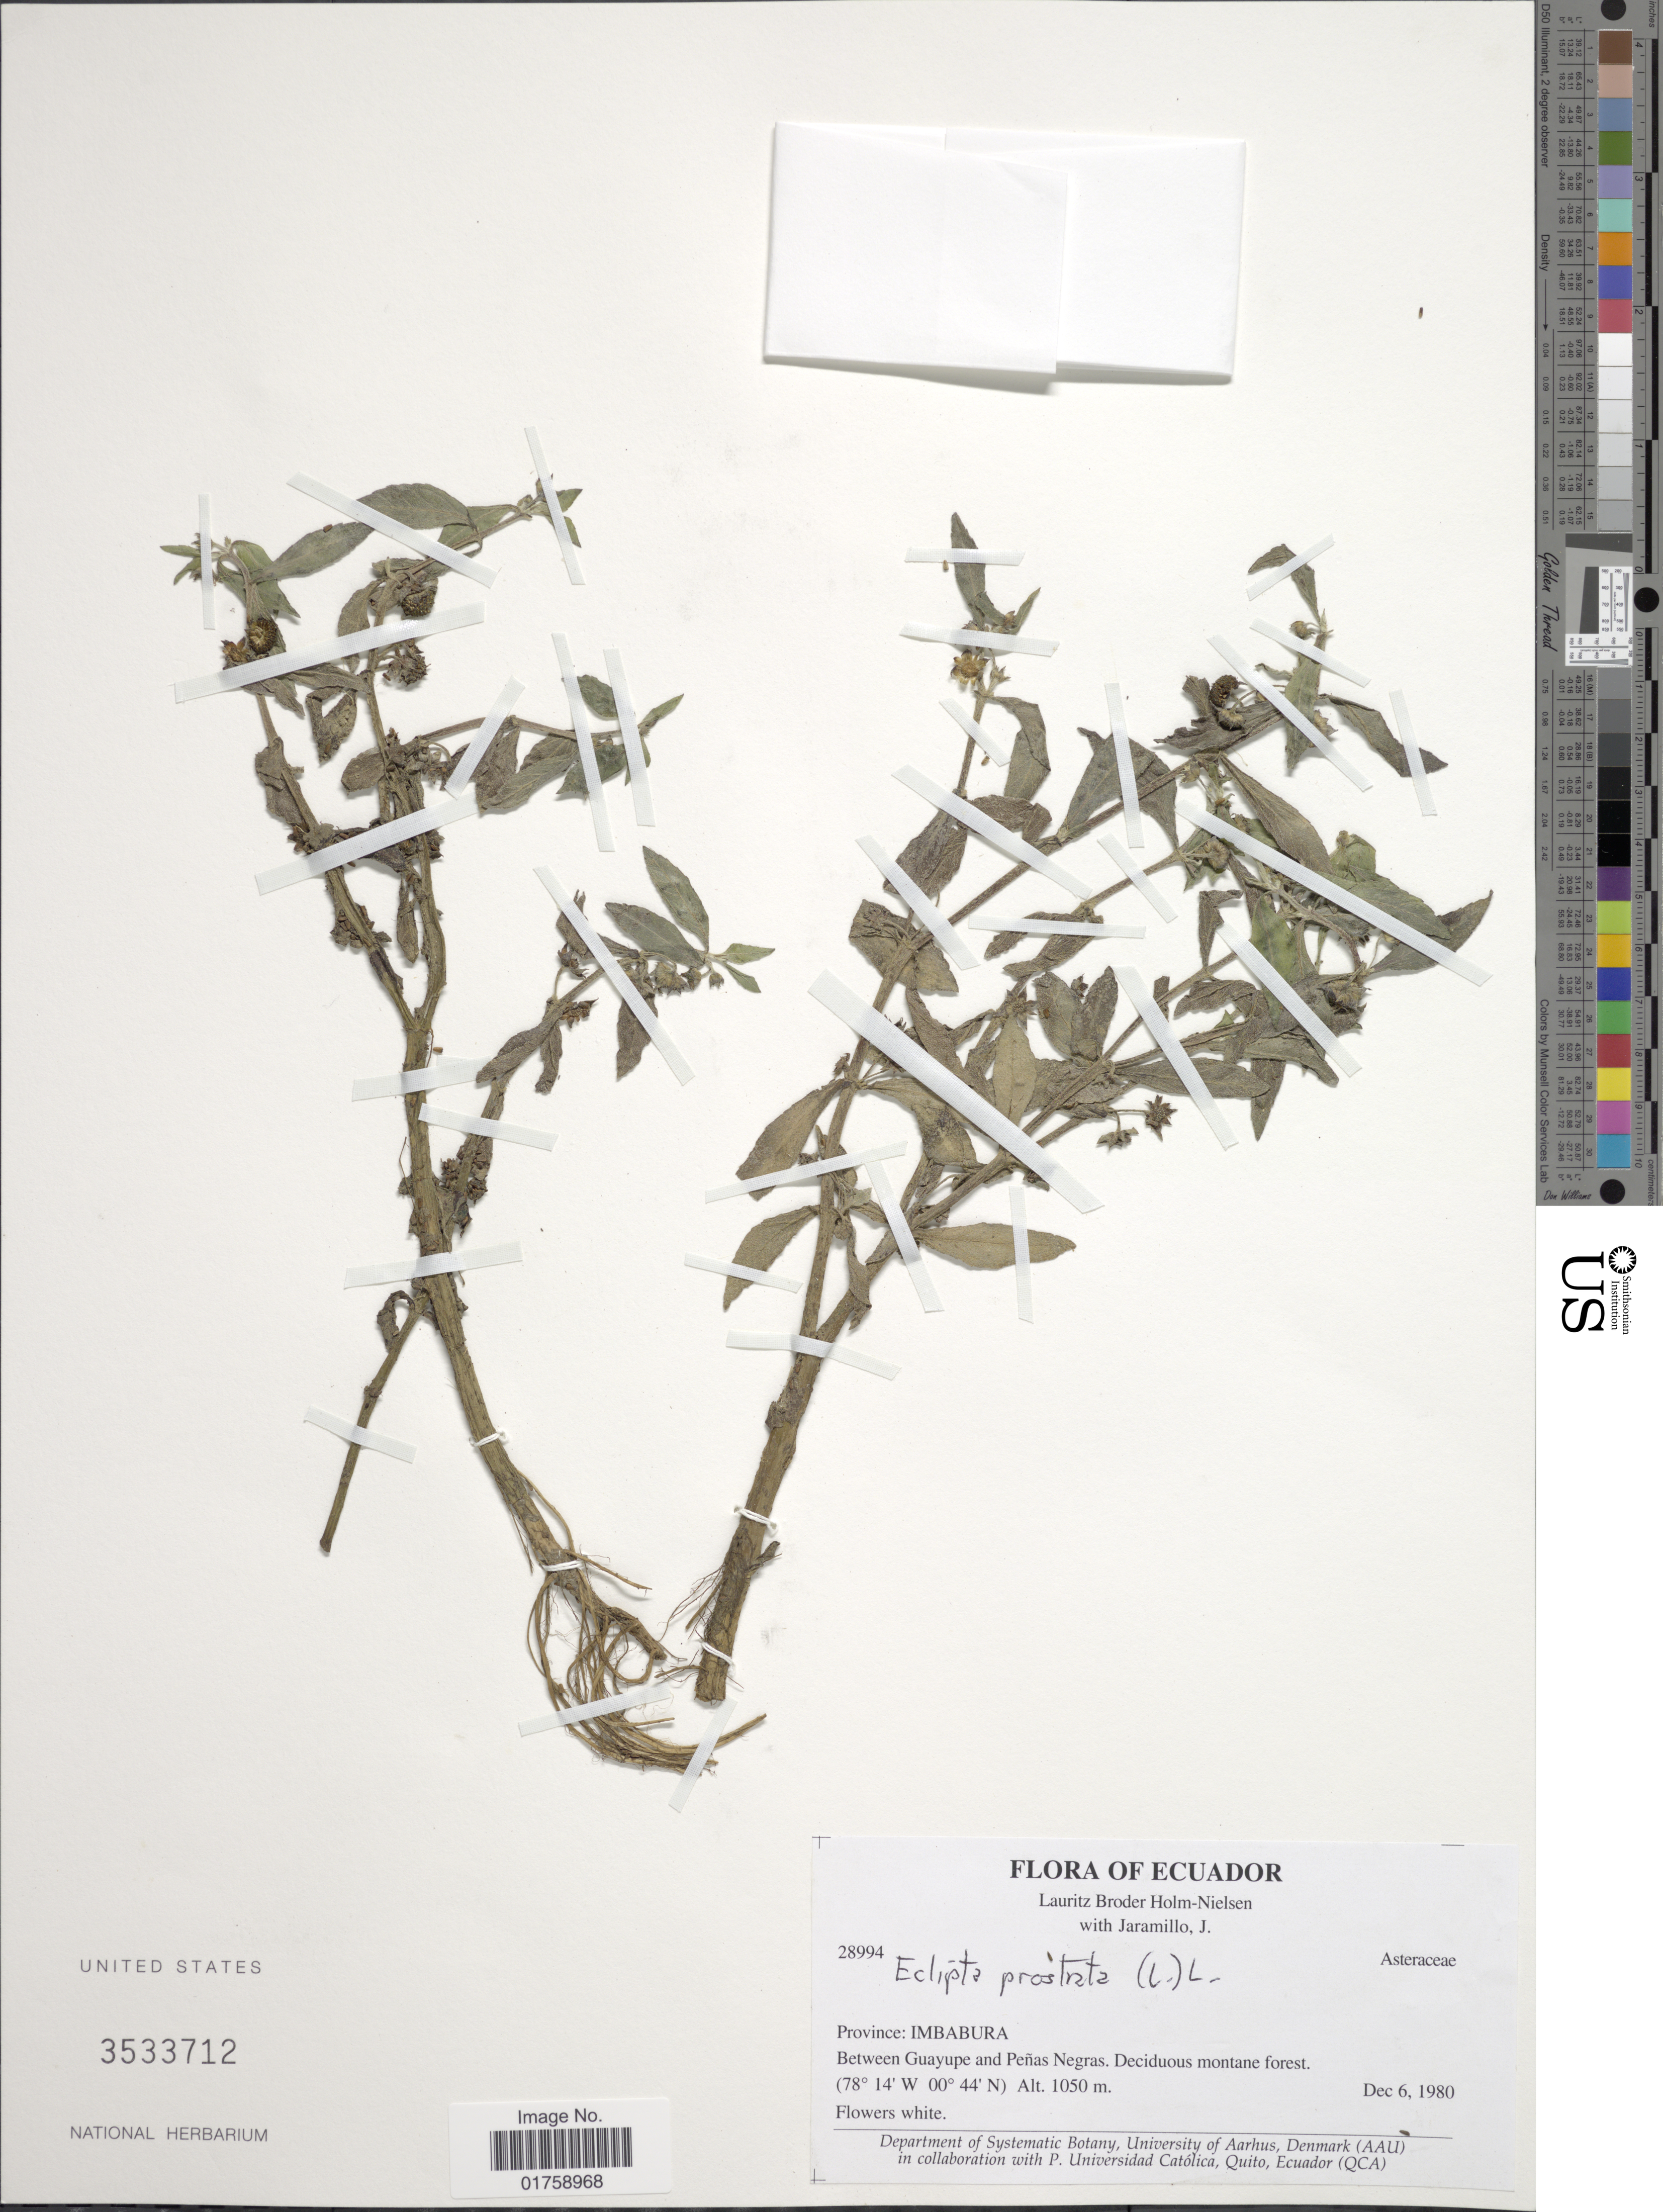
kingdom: Plantae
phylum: Tracheophyta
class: Magnoliopsida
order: Asterales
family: Asteraceae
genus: Eclipta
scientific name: Eclipta prostrata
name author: (L.) L.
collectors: L. B. Holm-Nielsen & J. Jaramillo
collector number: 28994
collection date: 1980-12-06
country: Ecuador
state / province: Imbabura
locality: Ecuador. Province: Imbabura. Between Guayupe and Peñas Negras.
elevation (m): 1050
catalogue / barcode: US 3533712